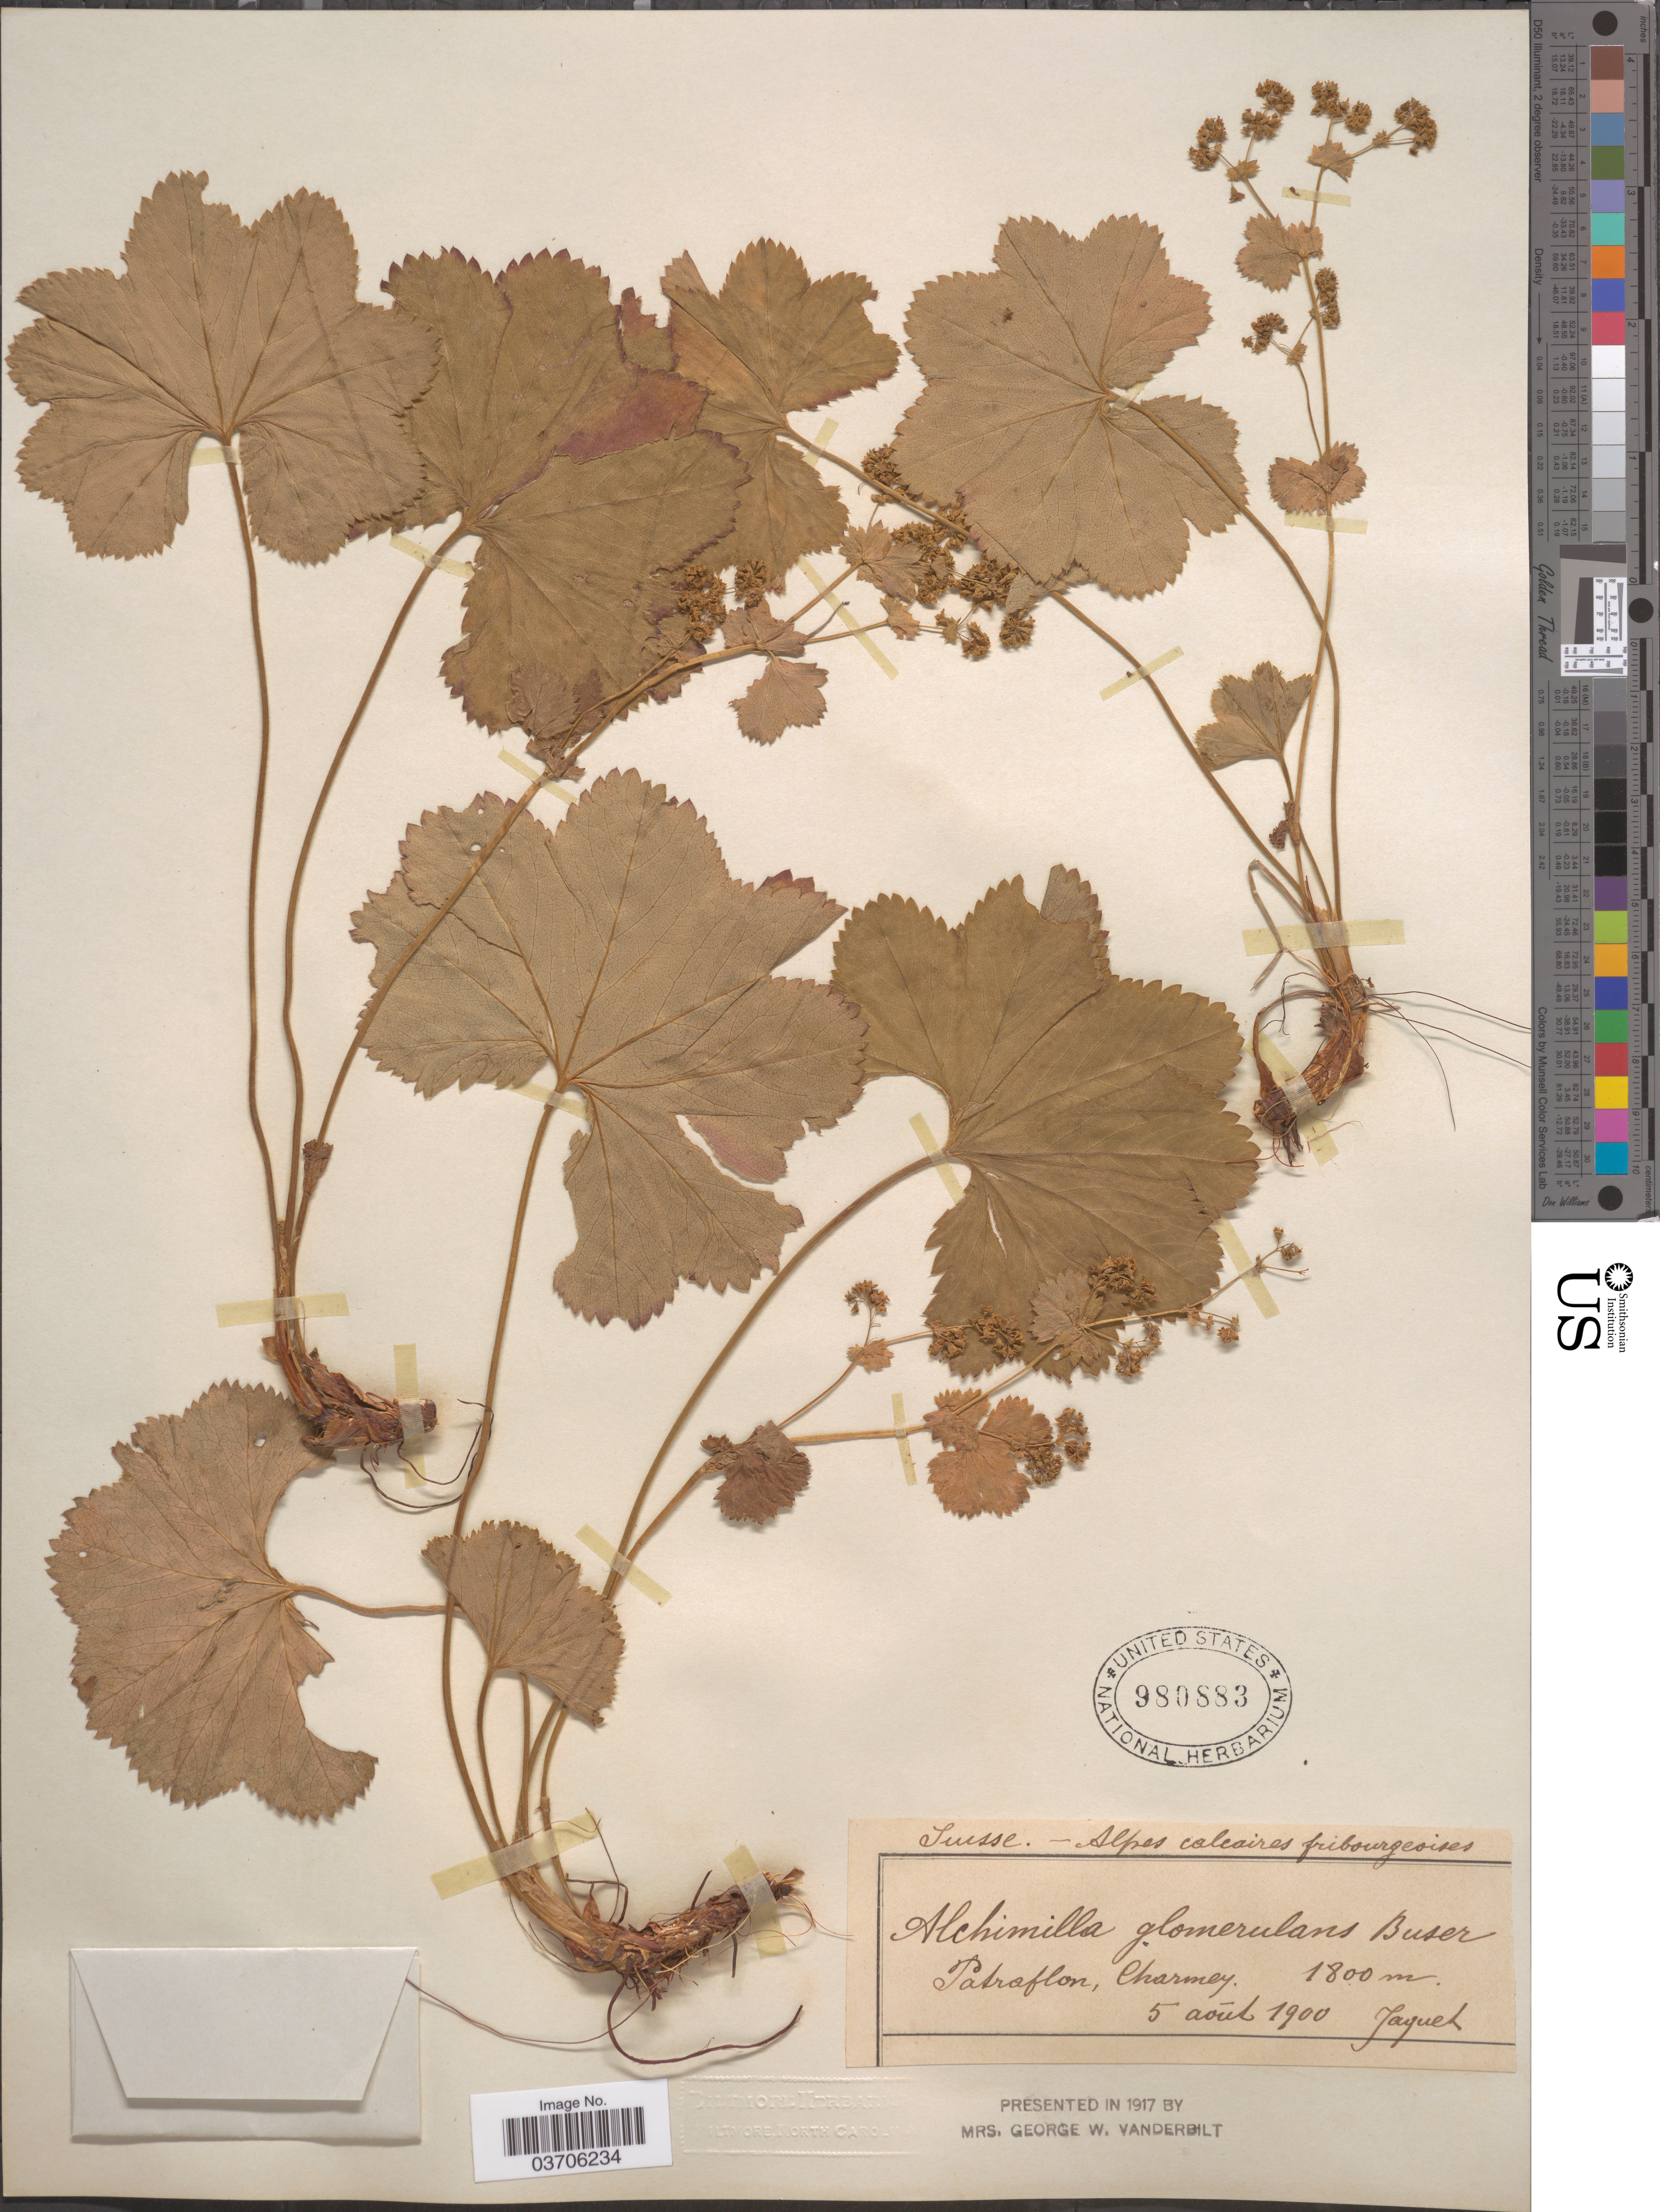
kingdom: Plantae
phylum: Tracheophyta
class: Magnoliopsida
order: Rosales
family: Rosaceae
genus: Alchemilla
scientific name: Alchemilla glomerulans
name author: Buser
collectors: -. Jaquet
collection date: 1900-08-05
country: Switzerland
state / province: Fribourg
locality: Suisse - Alpes calcaires fribourgeoises. Patraflon, Charmey.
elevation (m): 1800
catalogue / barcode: US 980883